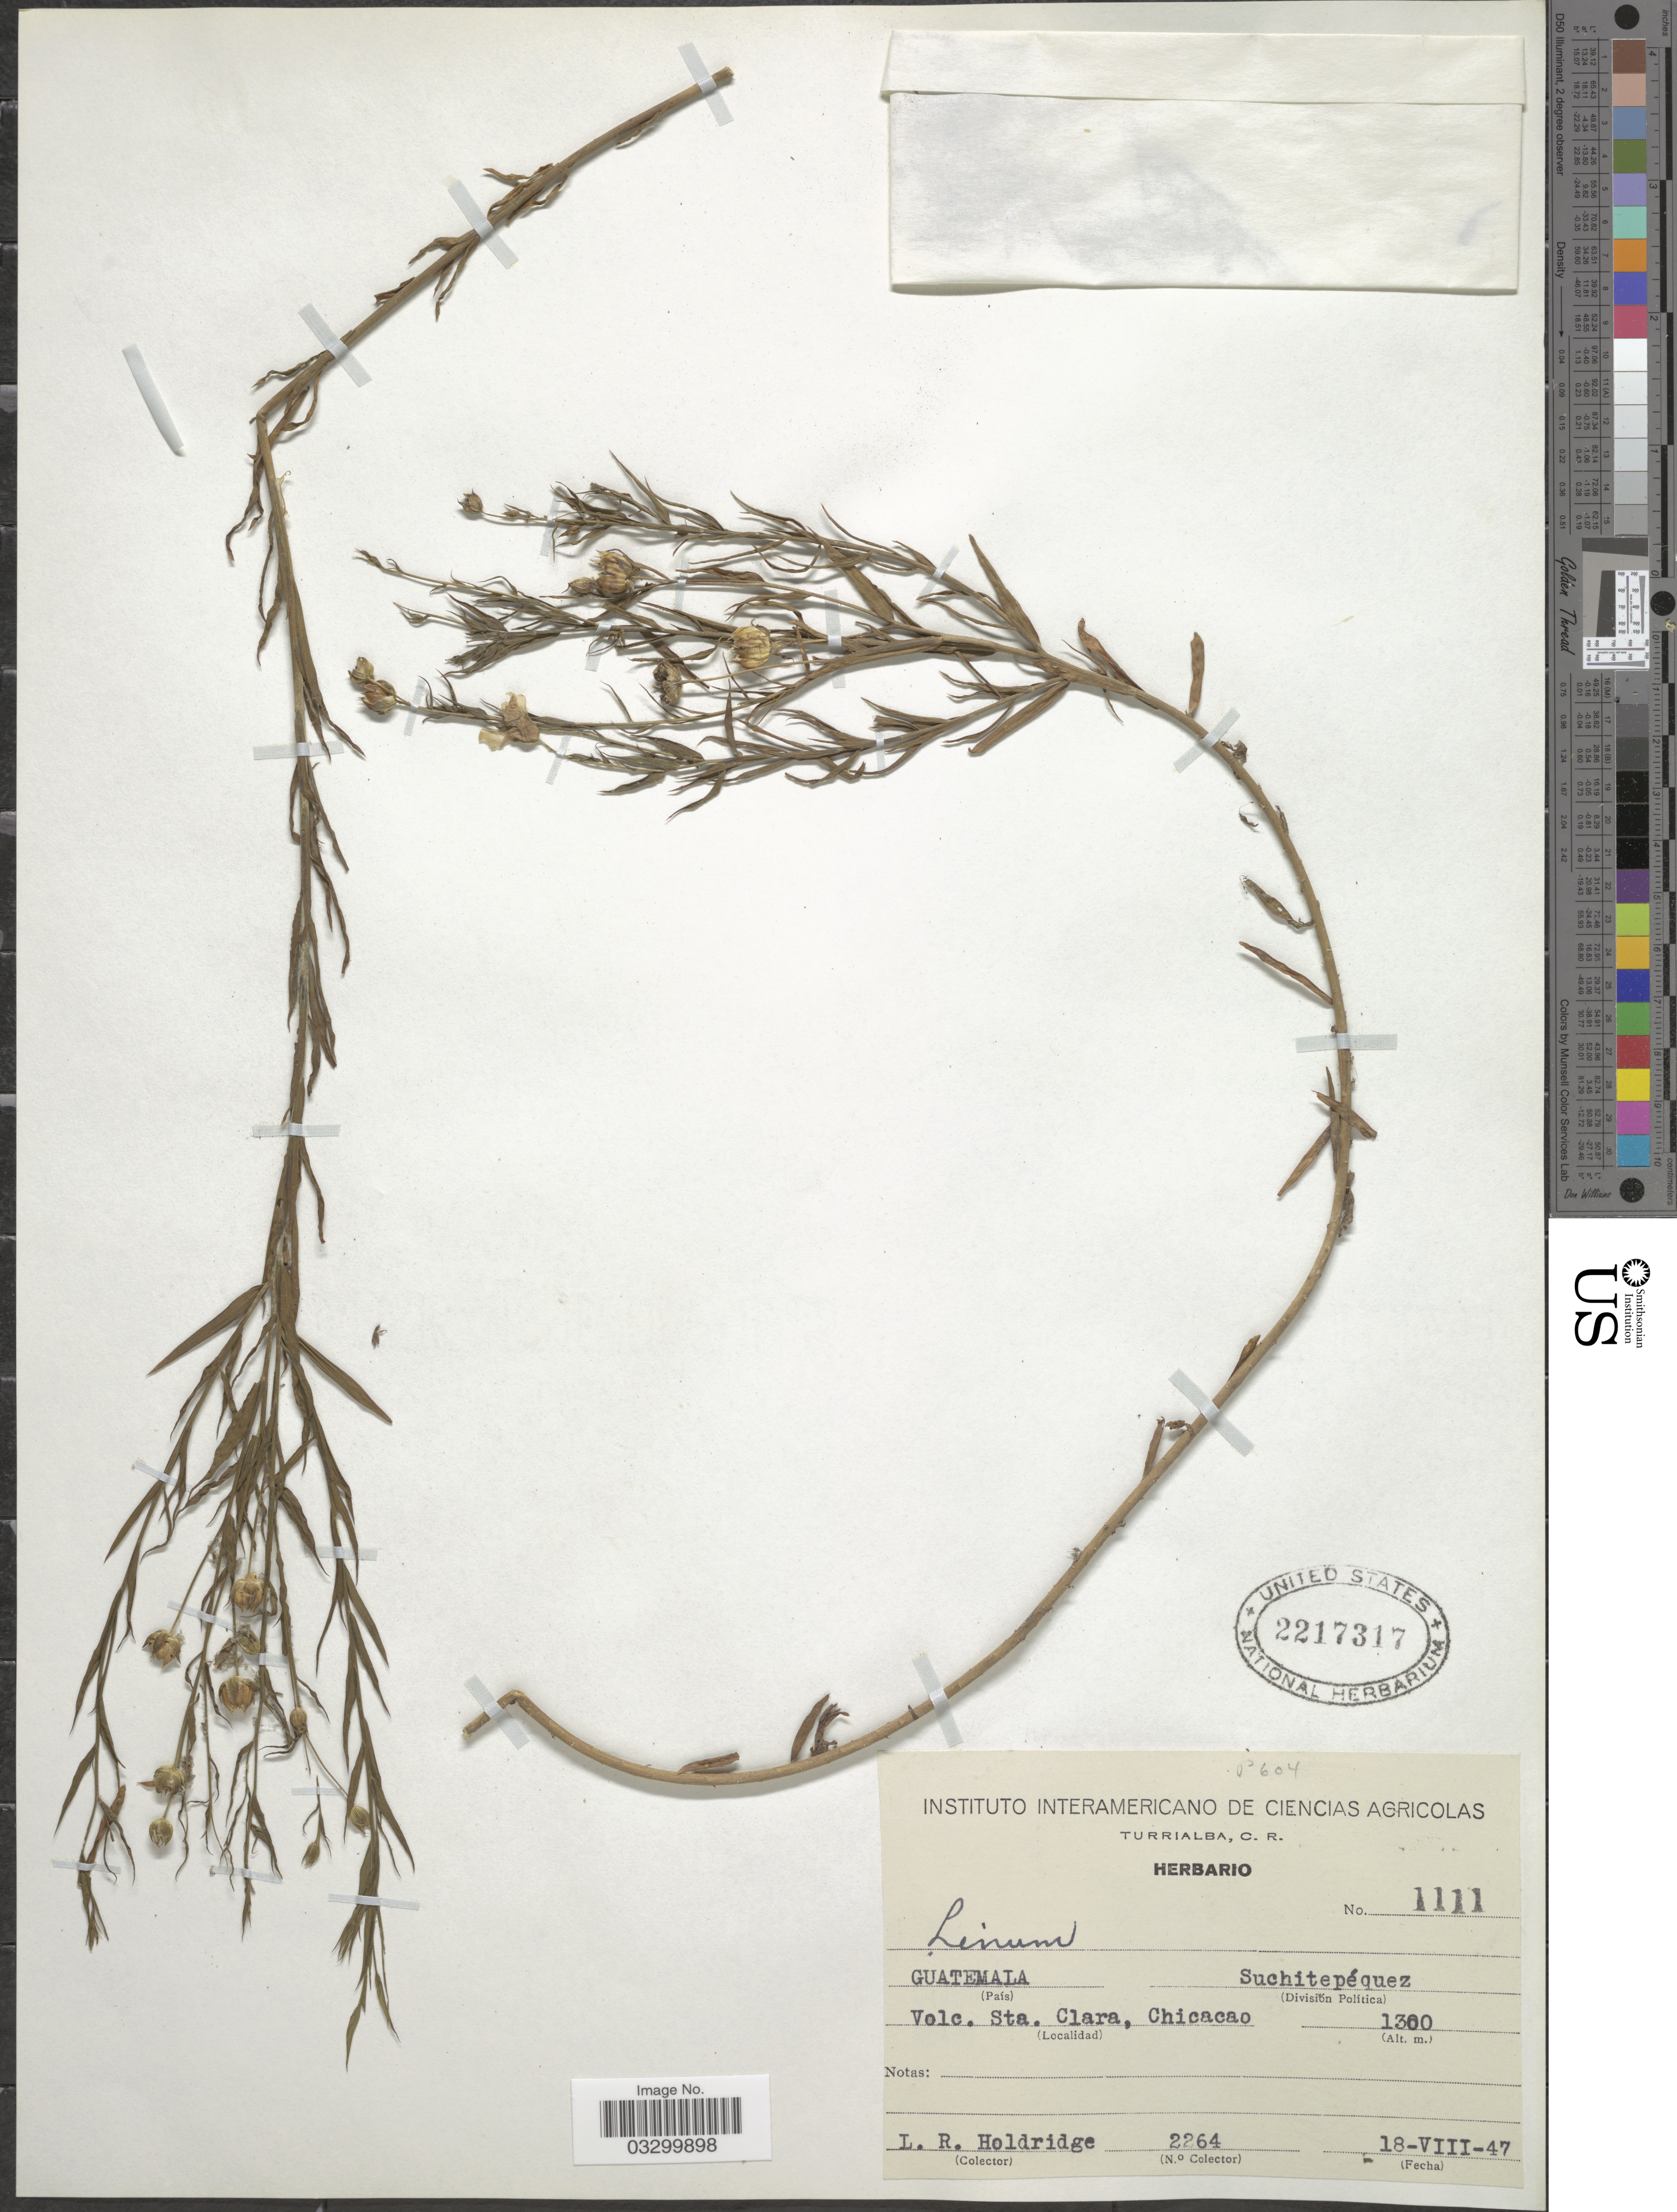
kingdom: Plantae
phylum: Tracheophyta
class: Magnoliopsida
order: Malpighiales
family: Linaceae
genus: Linum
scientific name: Linum sp.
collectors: L. Holdridge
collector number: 2264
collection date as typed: Transcribed d/m/y: 18/8/47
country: Guatemala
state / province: Suchitepéquez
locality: Suchitepéquez (División Política). Volc. Sta. Clara, Chicacao.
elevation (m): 1300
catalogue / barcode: US 2217317